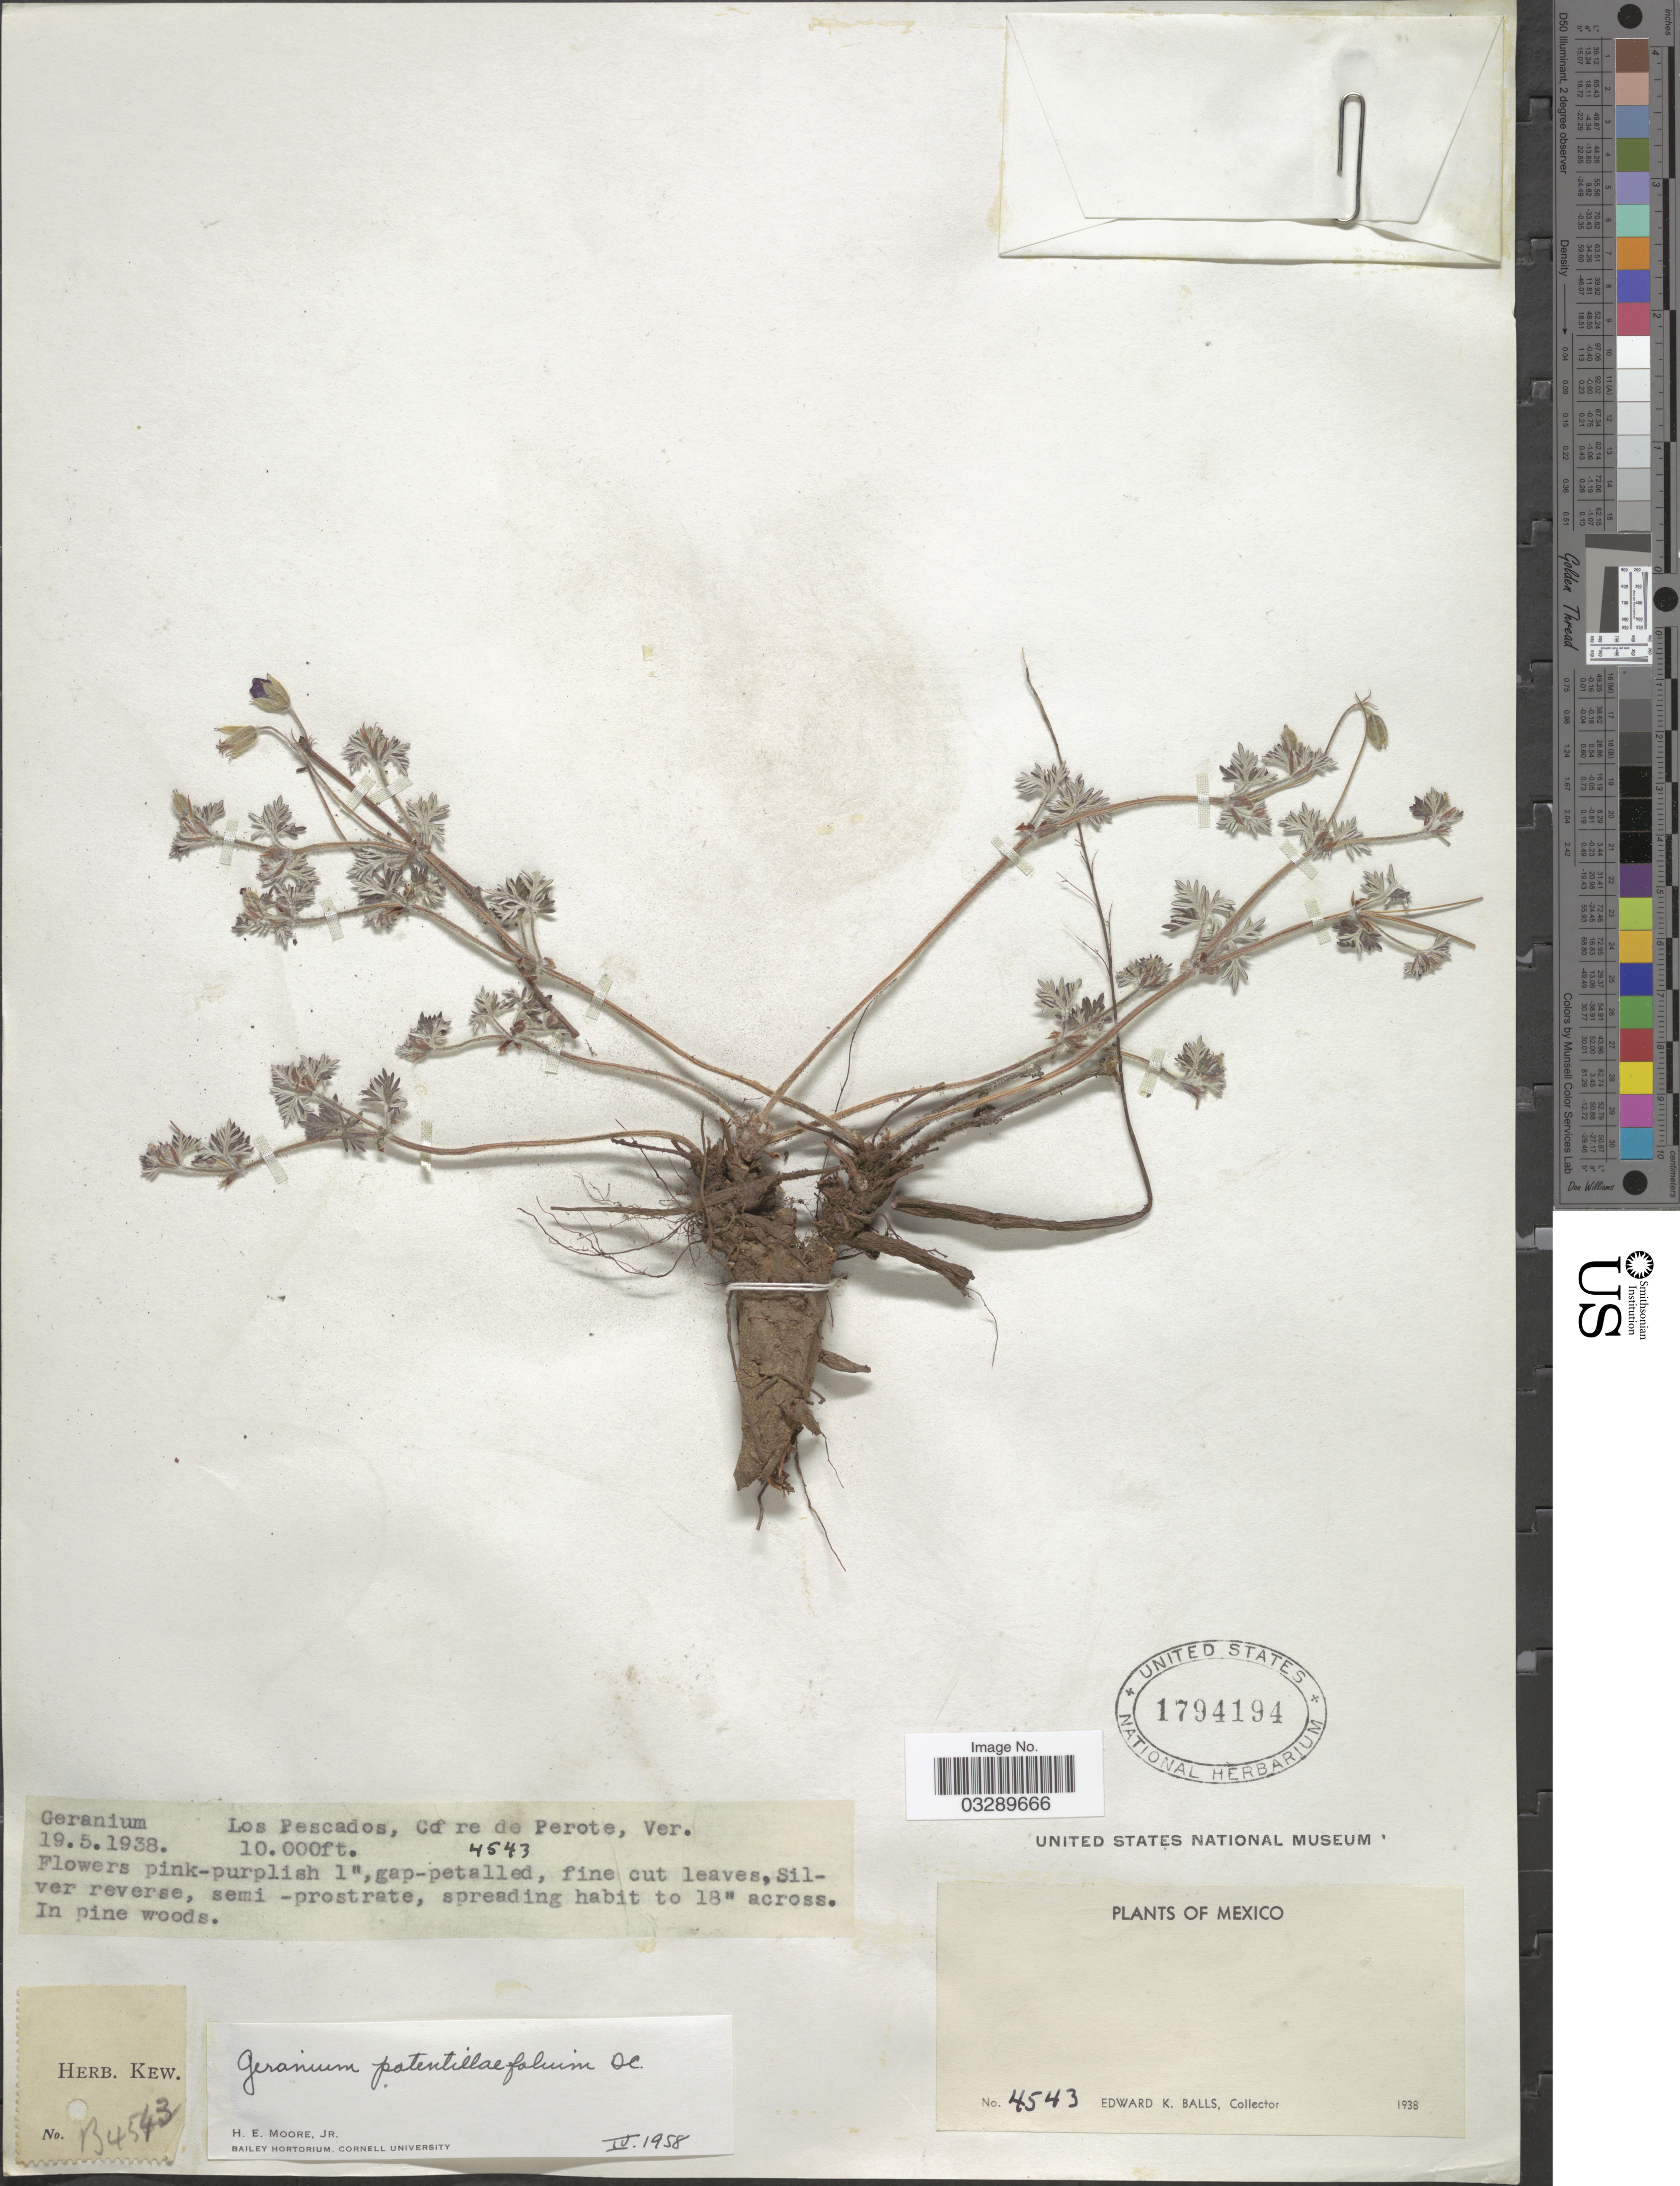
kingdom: Plantae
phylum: Tracheophyta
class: Magnoliopsida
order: Geraniales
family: Geraniaceae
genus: Geranium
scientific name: Geranium pontentillifolium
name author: DC.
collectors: E. K. Balls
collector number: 4543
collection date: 1938-05-19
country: Mexico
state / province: Veracruz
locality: Los Pescados, Cofre de Perote, Ver.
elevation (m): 3048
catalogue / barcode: US 1794194